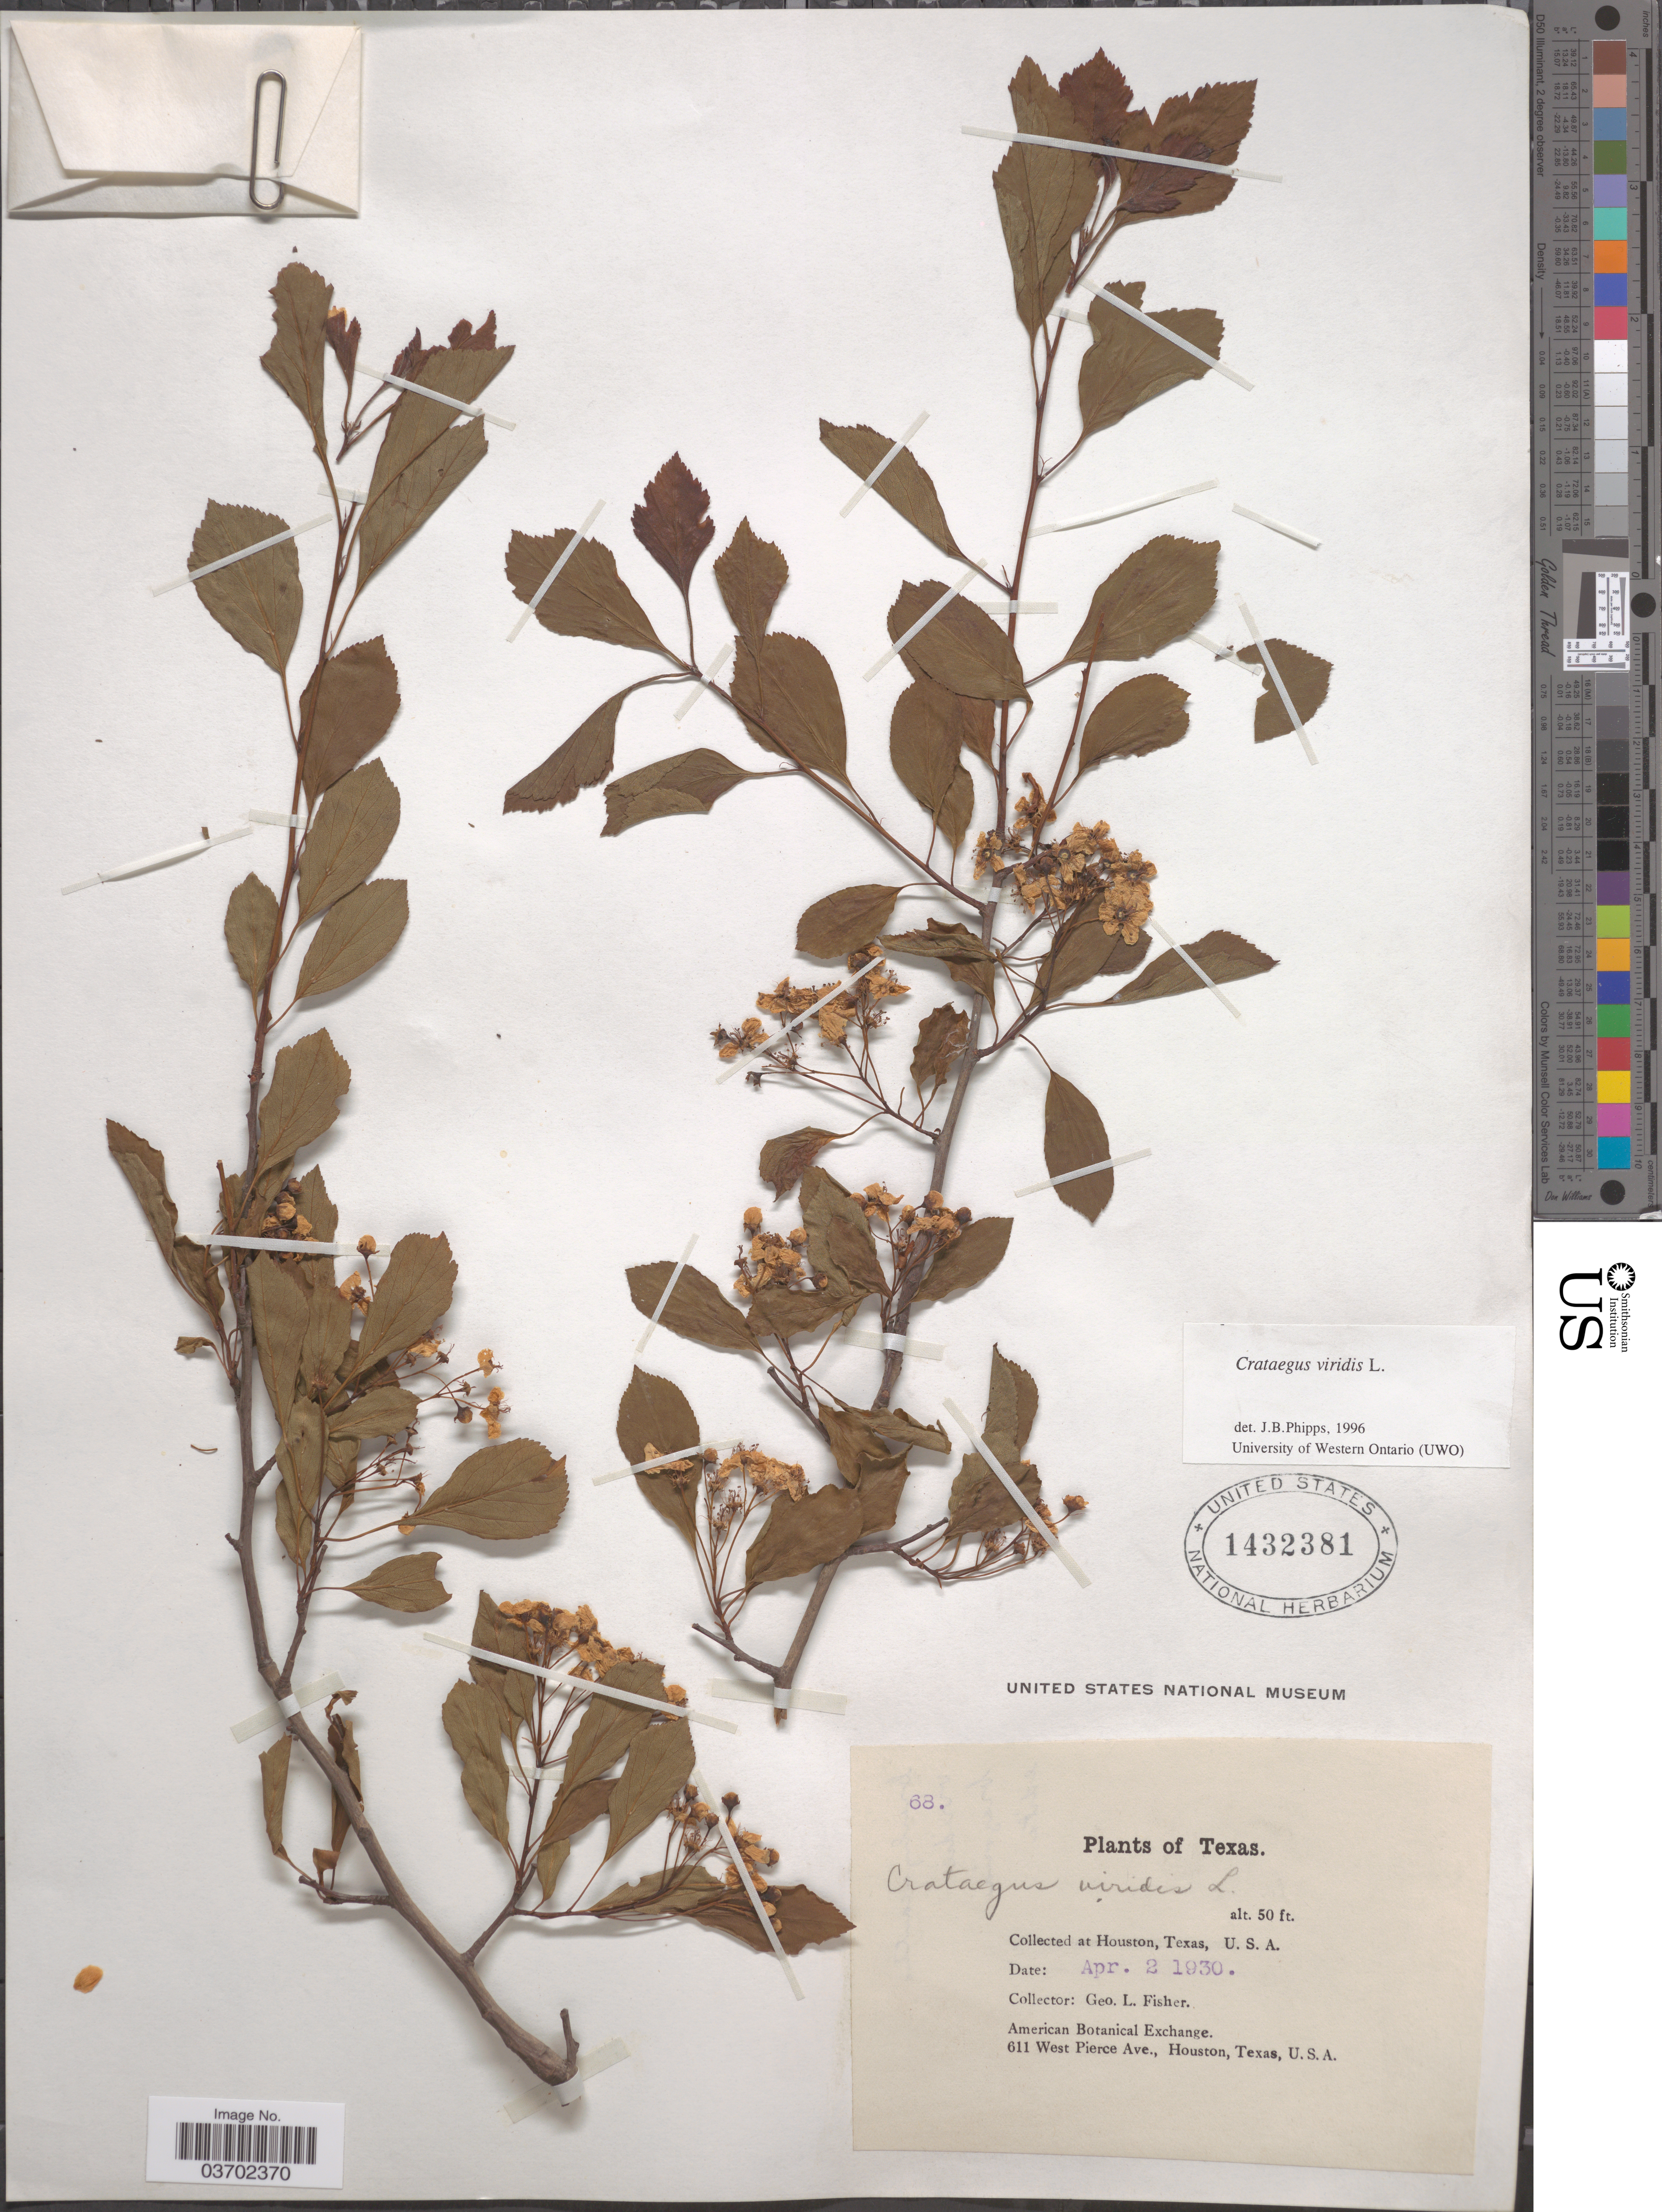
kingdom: Plantae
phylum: Tracheophyta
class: Magnoliopsida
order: Rosales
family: Rosaceae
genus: Crataegus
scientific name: Crataegus viridis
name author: L.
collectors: G. L. Fisher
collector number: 68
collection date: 1930-04-02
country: United States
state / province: Texas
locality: Houston.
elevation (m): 15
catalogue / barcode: US 1432381